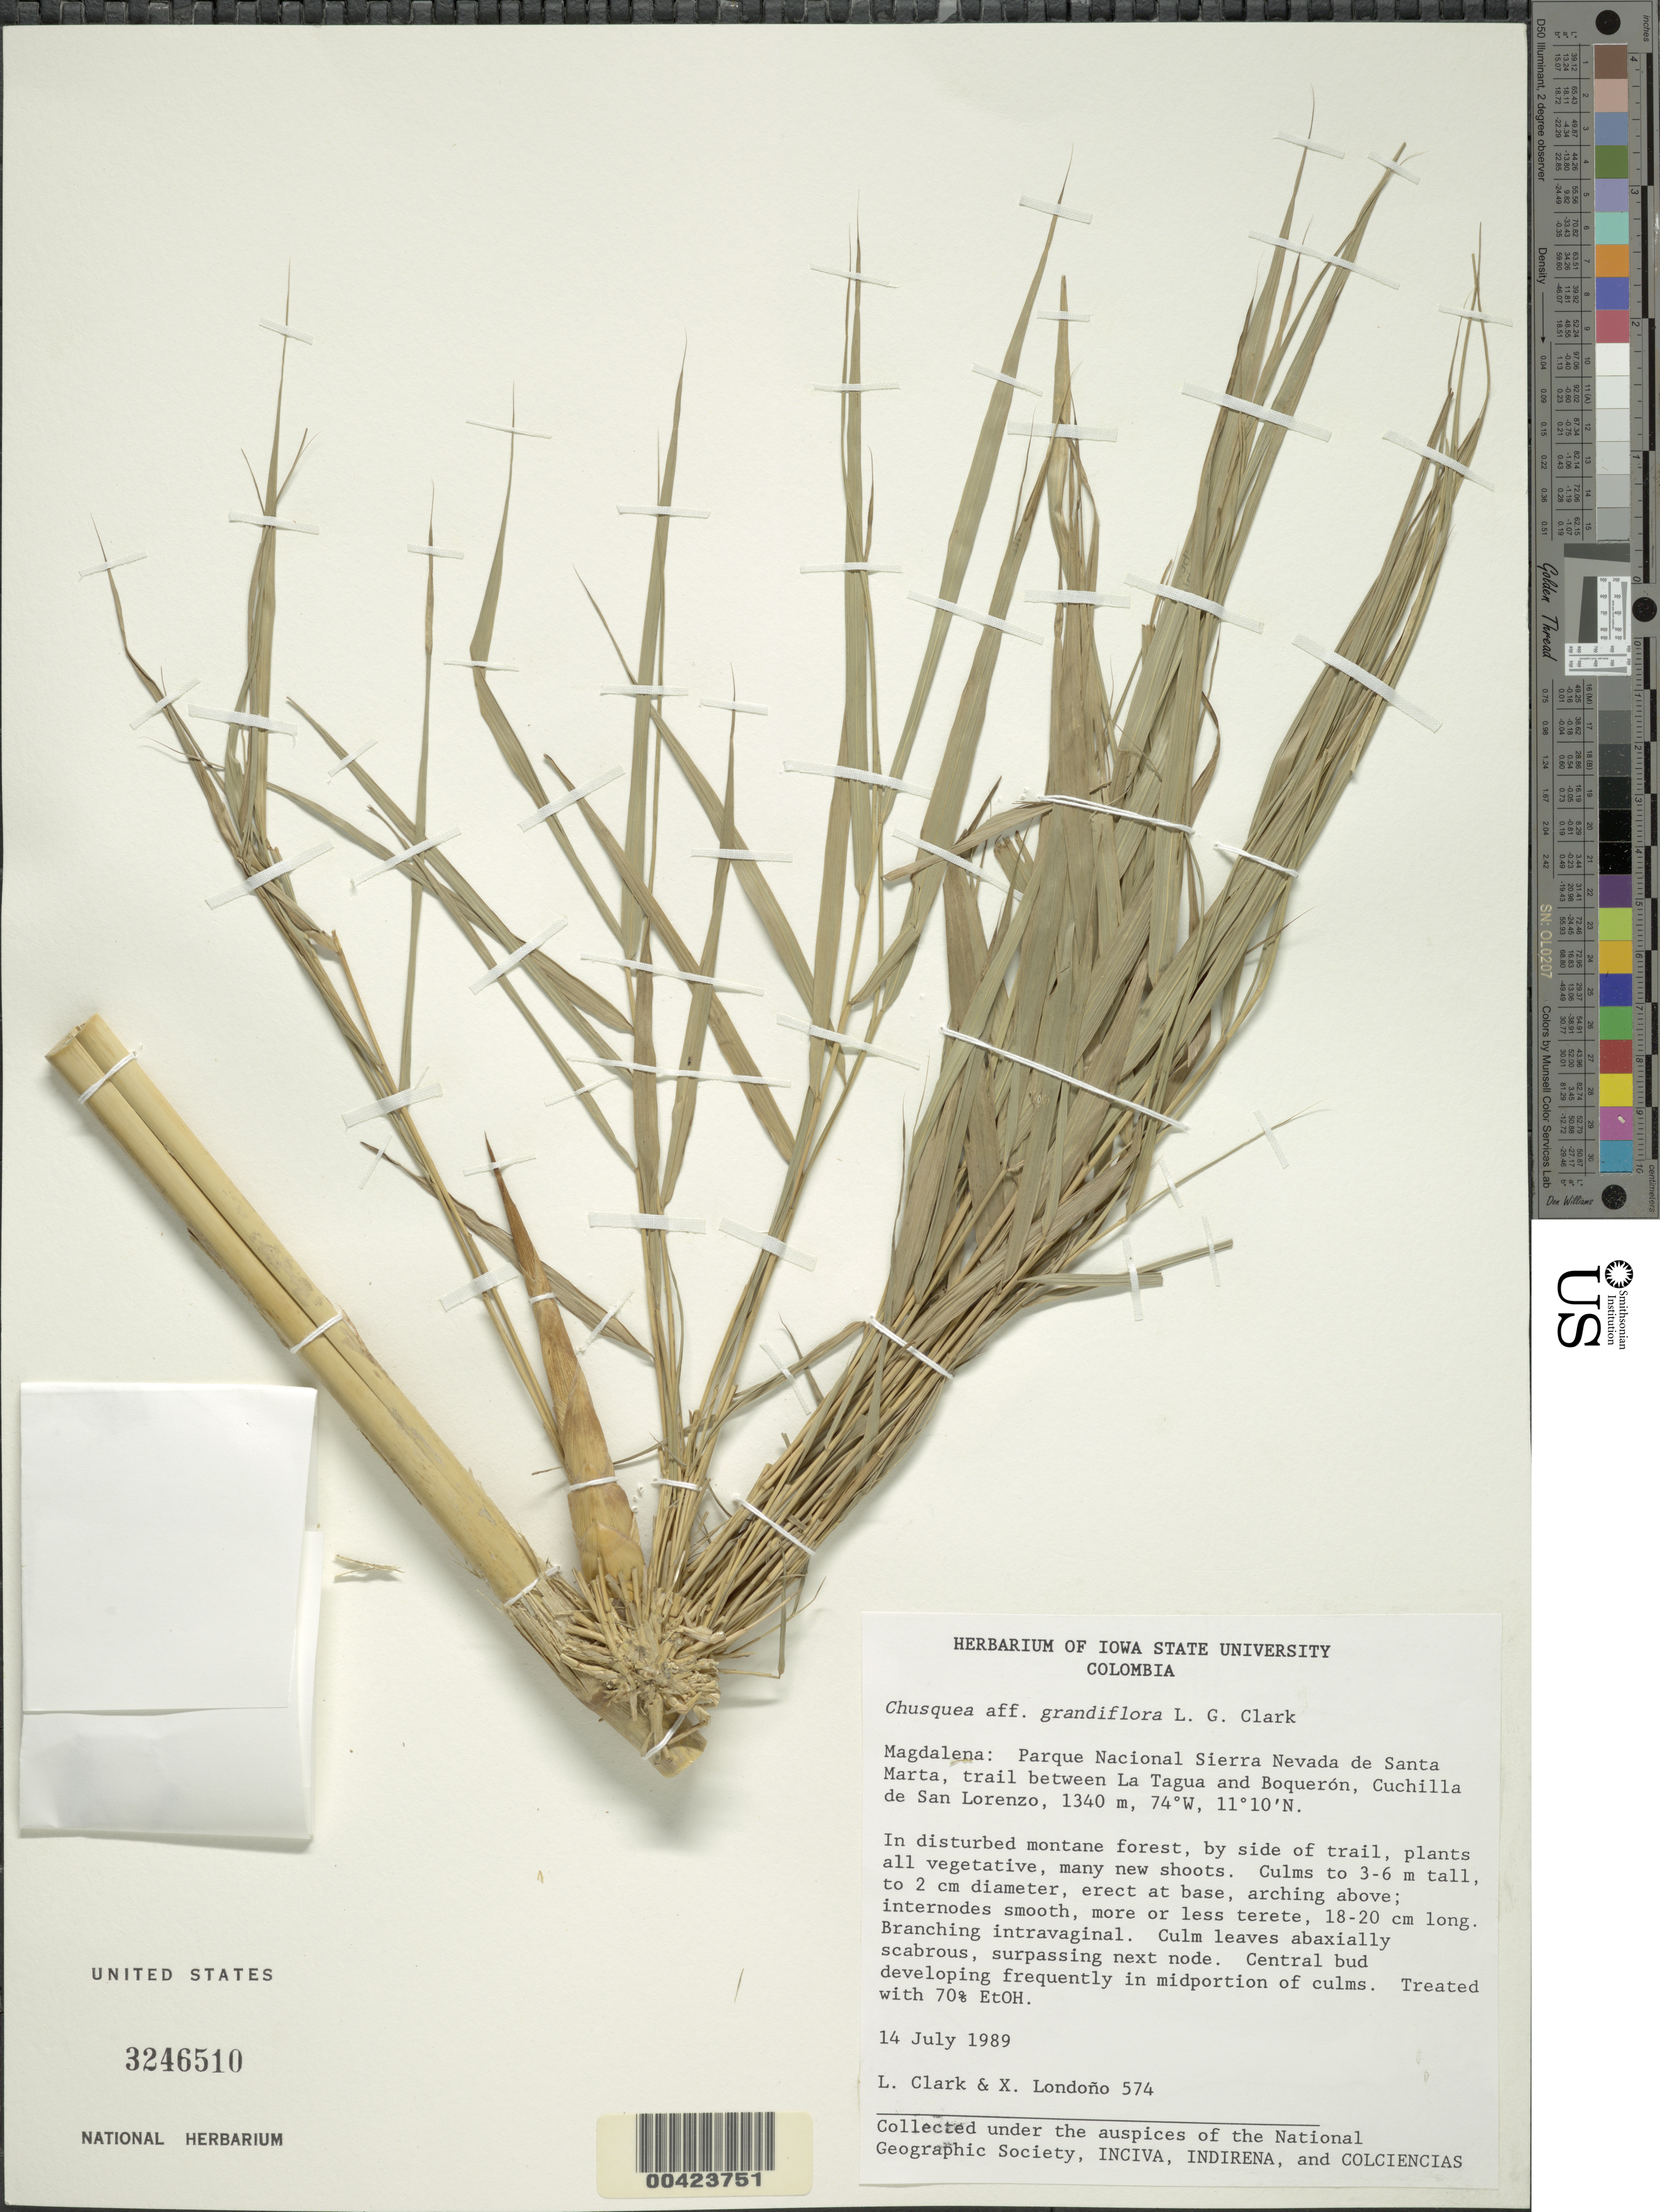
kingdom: Plantae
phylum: Tracheophyta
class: Liliopsida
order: Poales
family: Poaceae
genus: Chusquea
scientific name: Chusquea grandiflora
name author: L.G. Clark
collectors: L. G. Clark & X. Londoño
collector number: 574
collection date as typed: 28 Jun 1989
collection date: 1989-06-28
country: Colombia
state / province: Magdalena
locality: La tagua and Boqueron, Trail between; Cuchilla de San Lorenzo; Parque Nacional de Santa Marta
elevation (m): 1340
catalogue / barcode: US 3246510